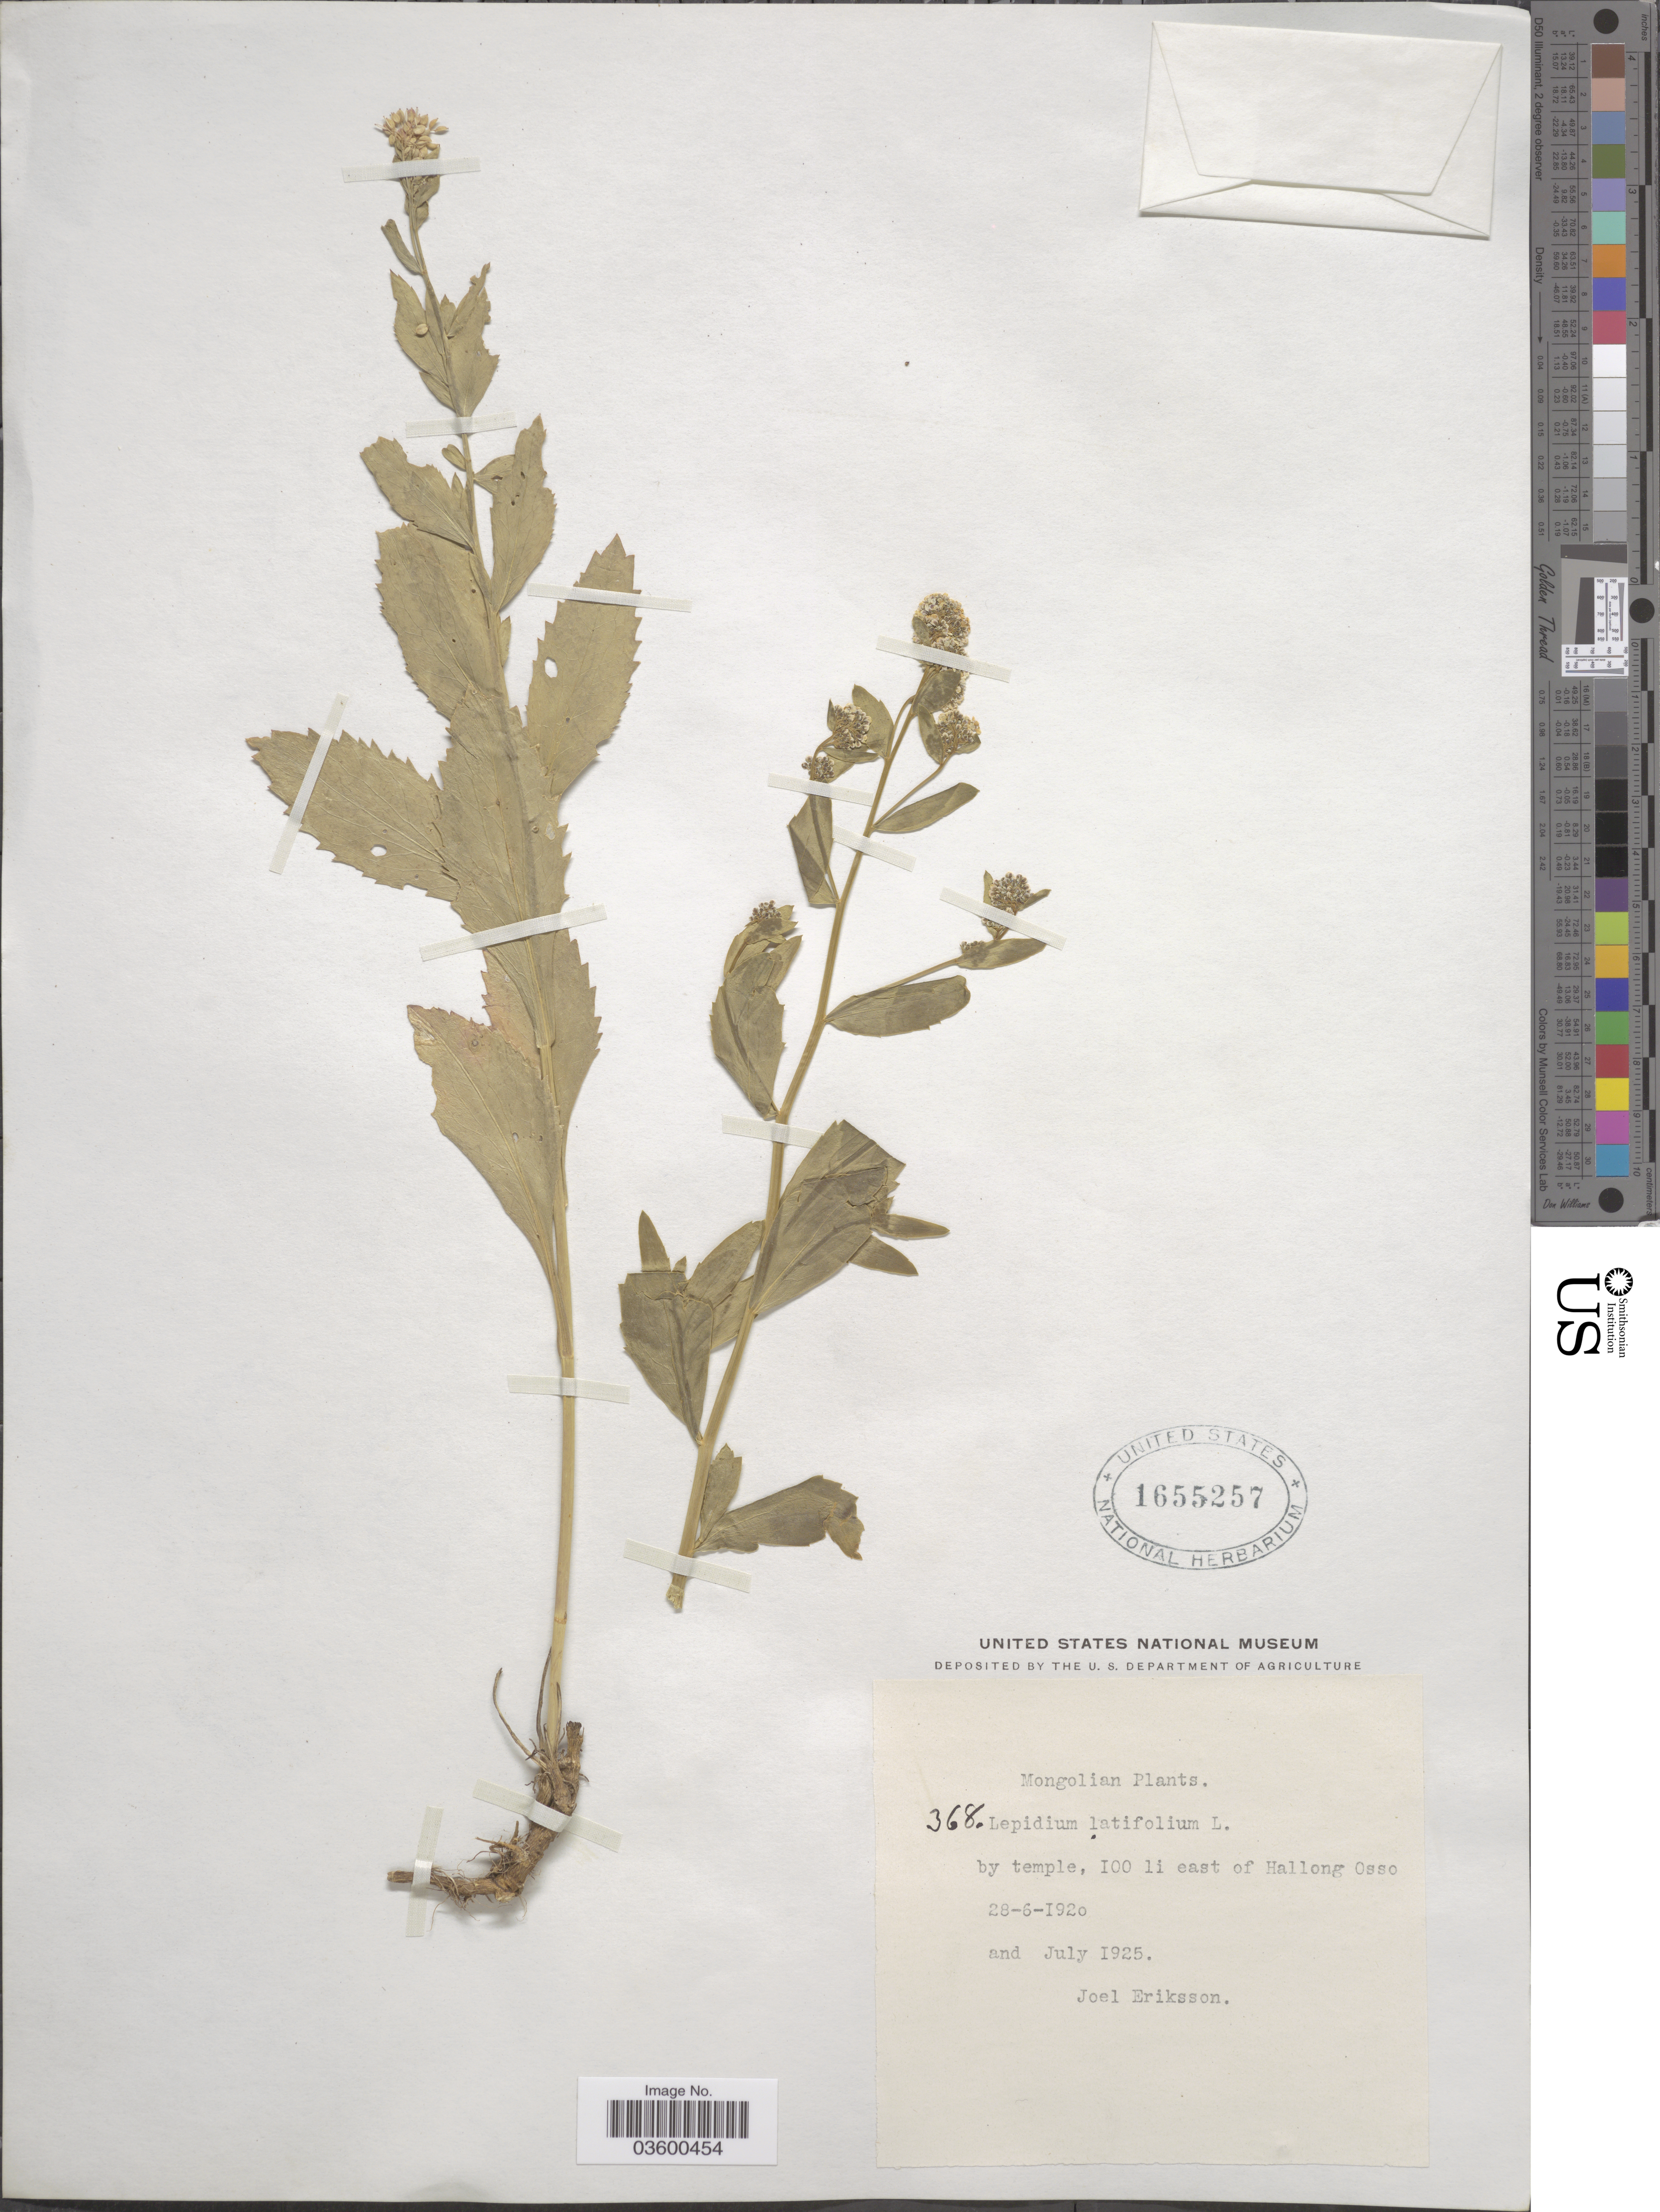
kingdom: Plantae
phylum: Tracheophyta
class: Magnoliopsida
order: Brassicales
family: Brassicaceae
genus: Lepidium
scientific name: Lepidium latifolium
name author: L.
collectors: J. Eriksson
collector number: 368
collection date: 1920-06-28/1925-07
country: Mongolia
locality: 100 li east of Hallong Osso.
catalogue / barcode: US 1655257